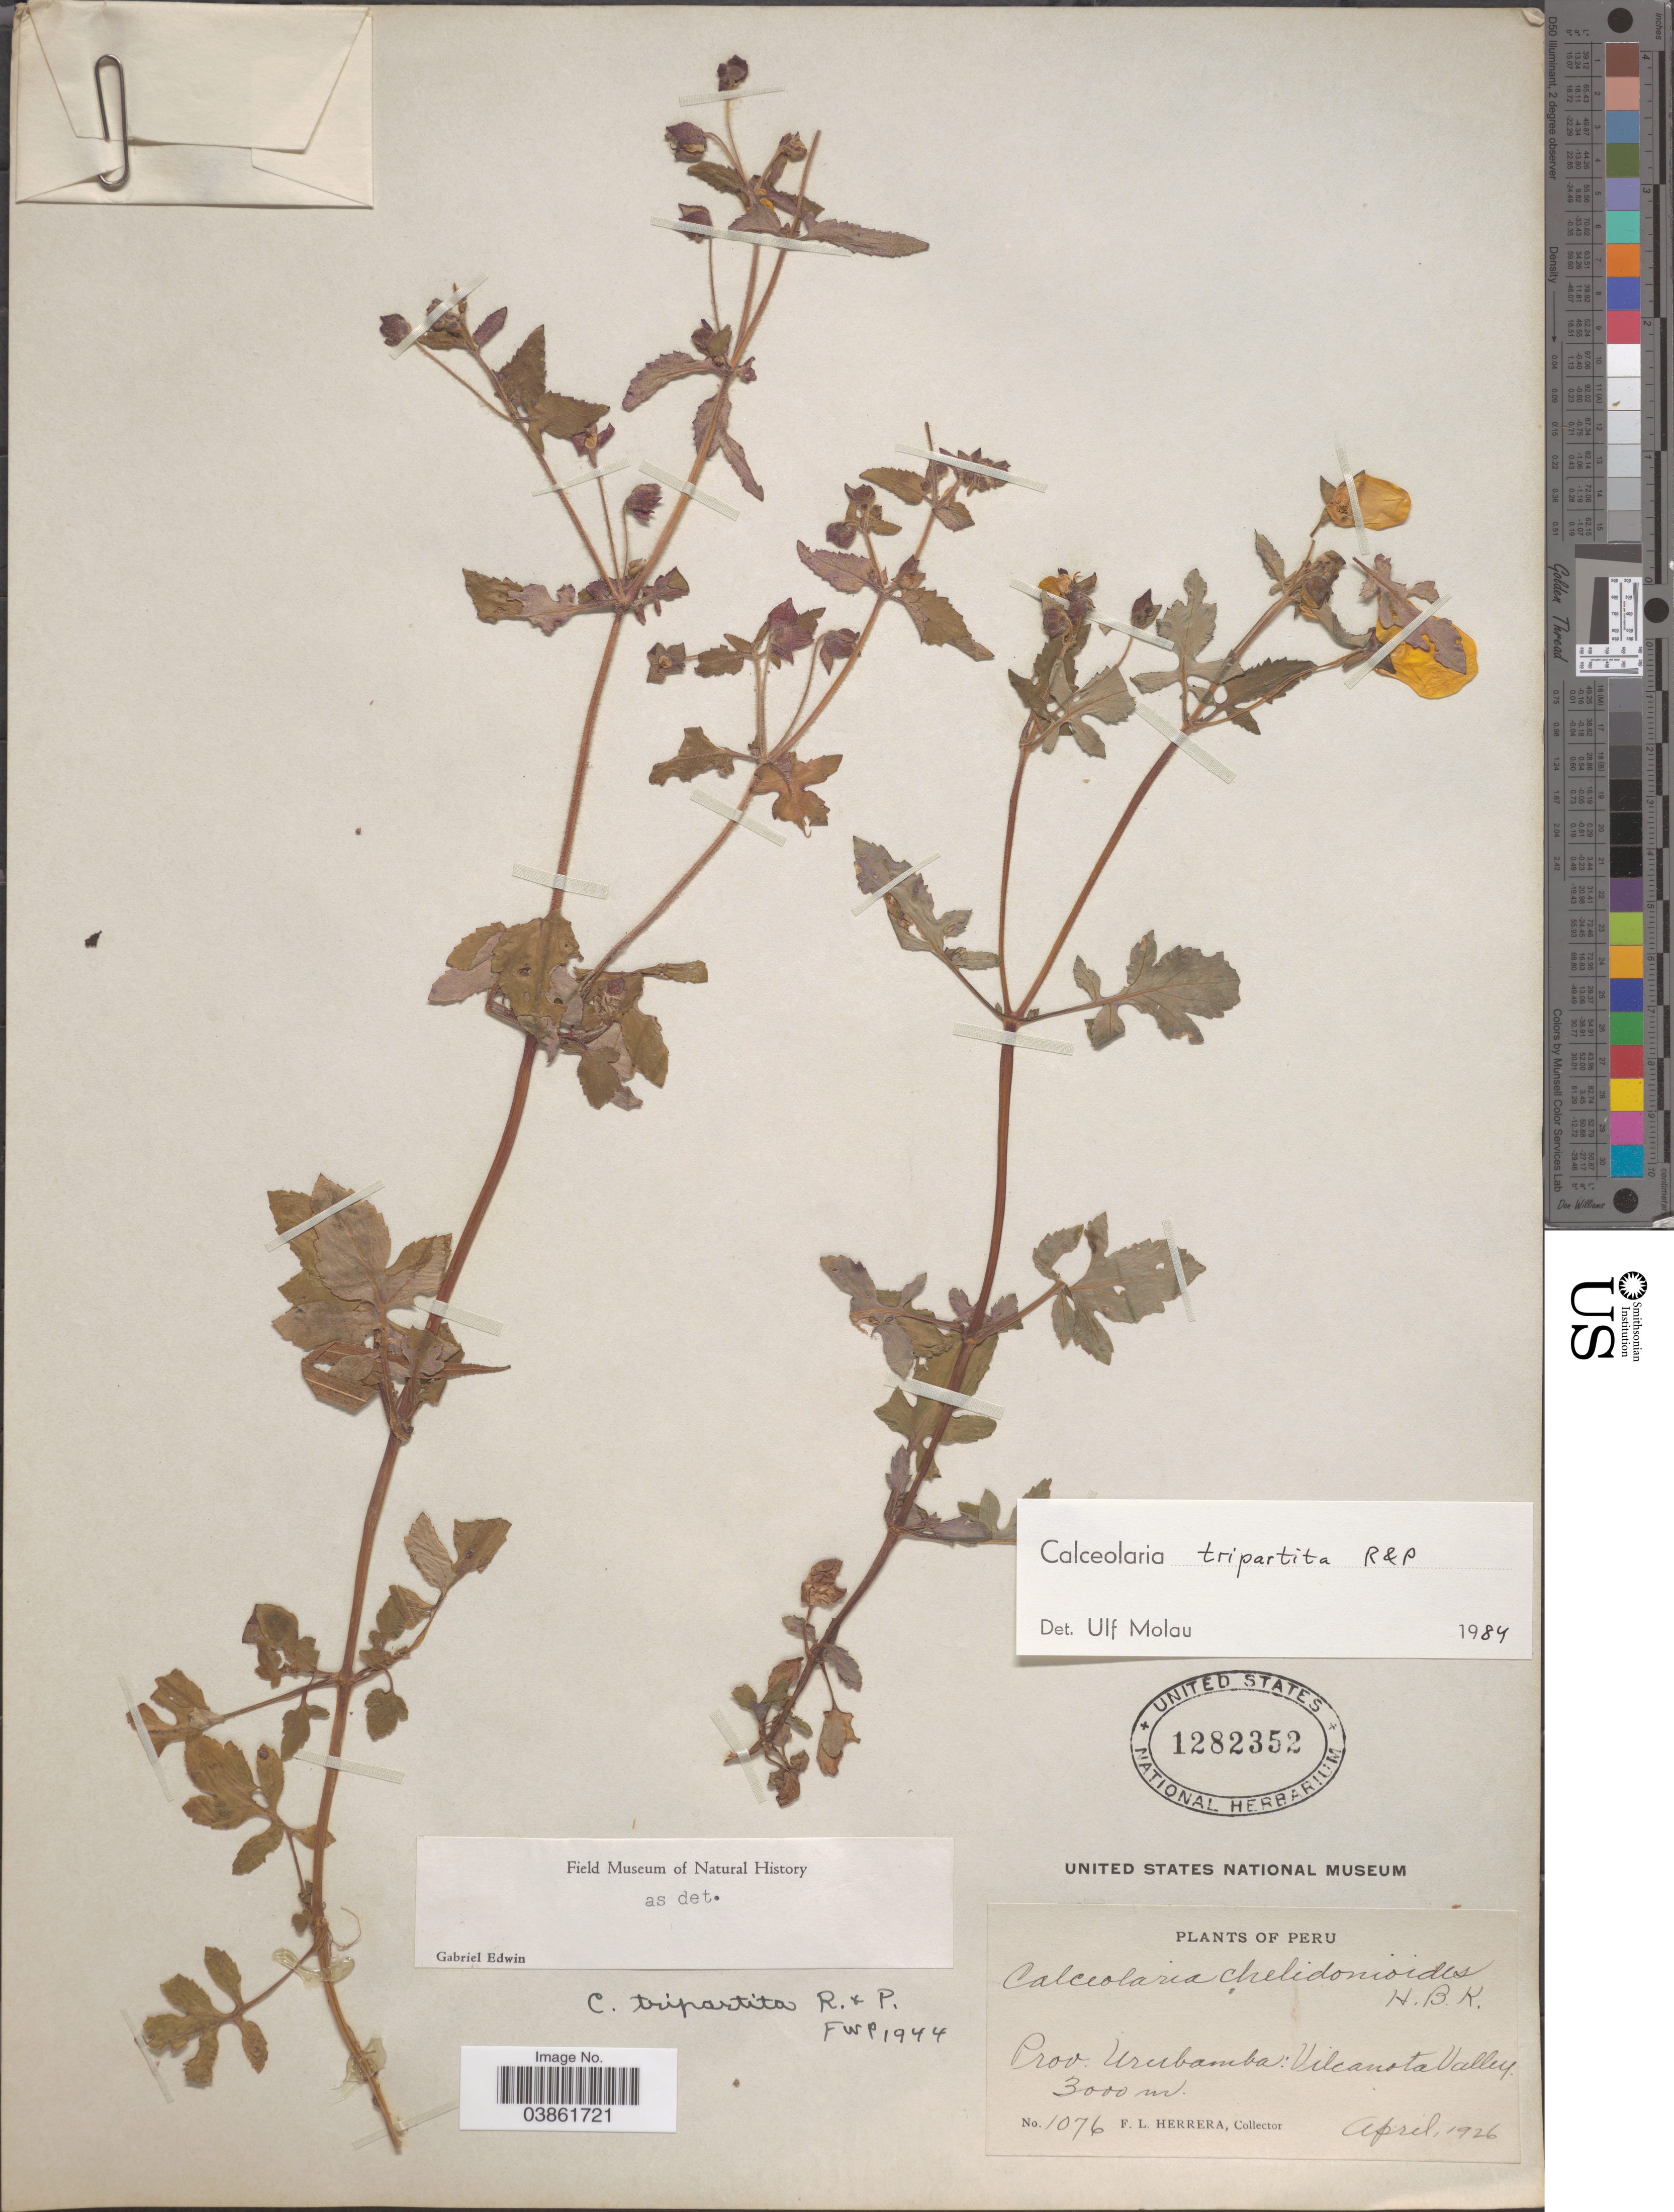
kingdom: Plantae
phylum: Tracheophyta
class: Magnoliopsida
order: Lamiales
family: Calceolariaceae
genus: Calceolaria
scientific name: Calceolaria tripartita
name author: Ruiz & Pav.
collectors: F. L. Herrera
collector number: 1076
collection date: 1926-04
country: Peru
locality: Prov. Urubamba: Vilcanota Valley.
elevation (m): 3000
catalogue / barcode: US 1282352